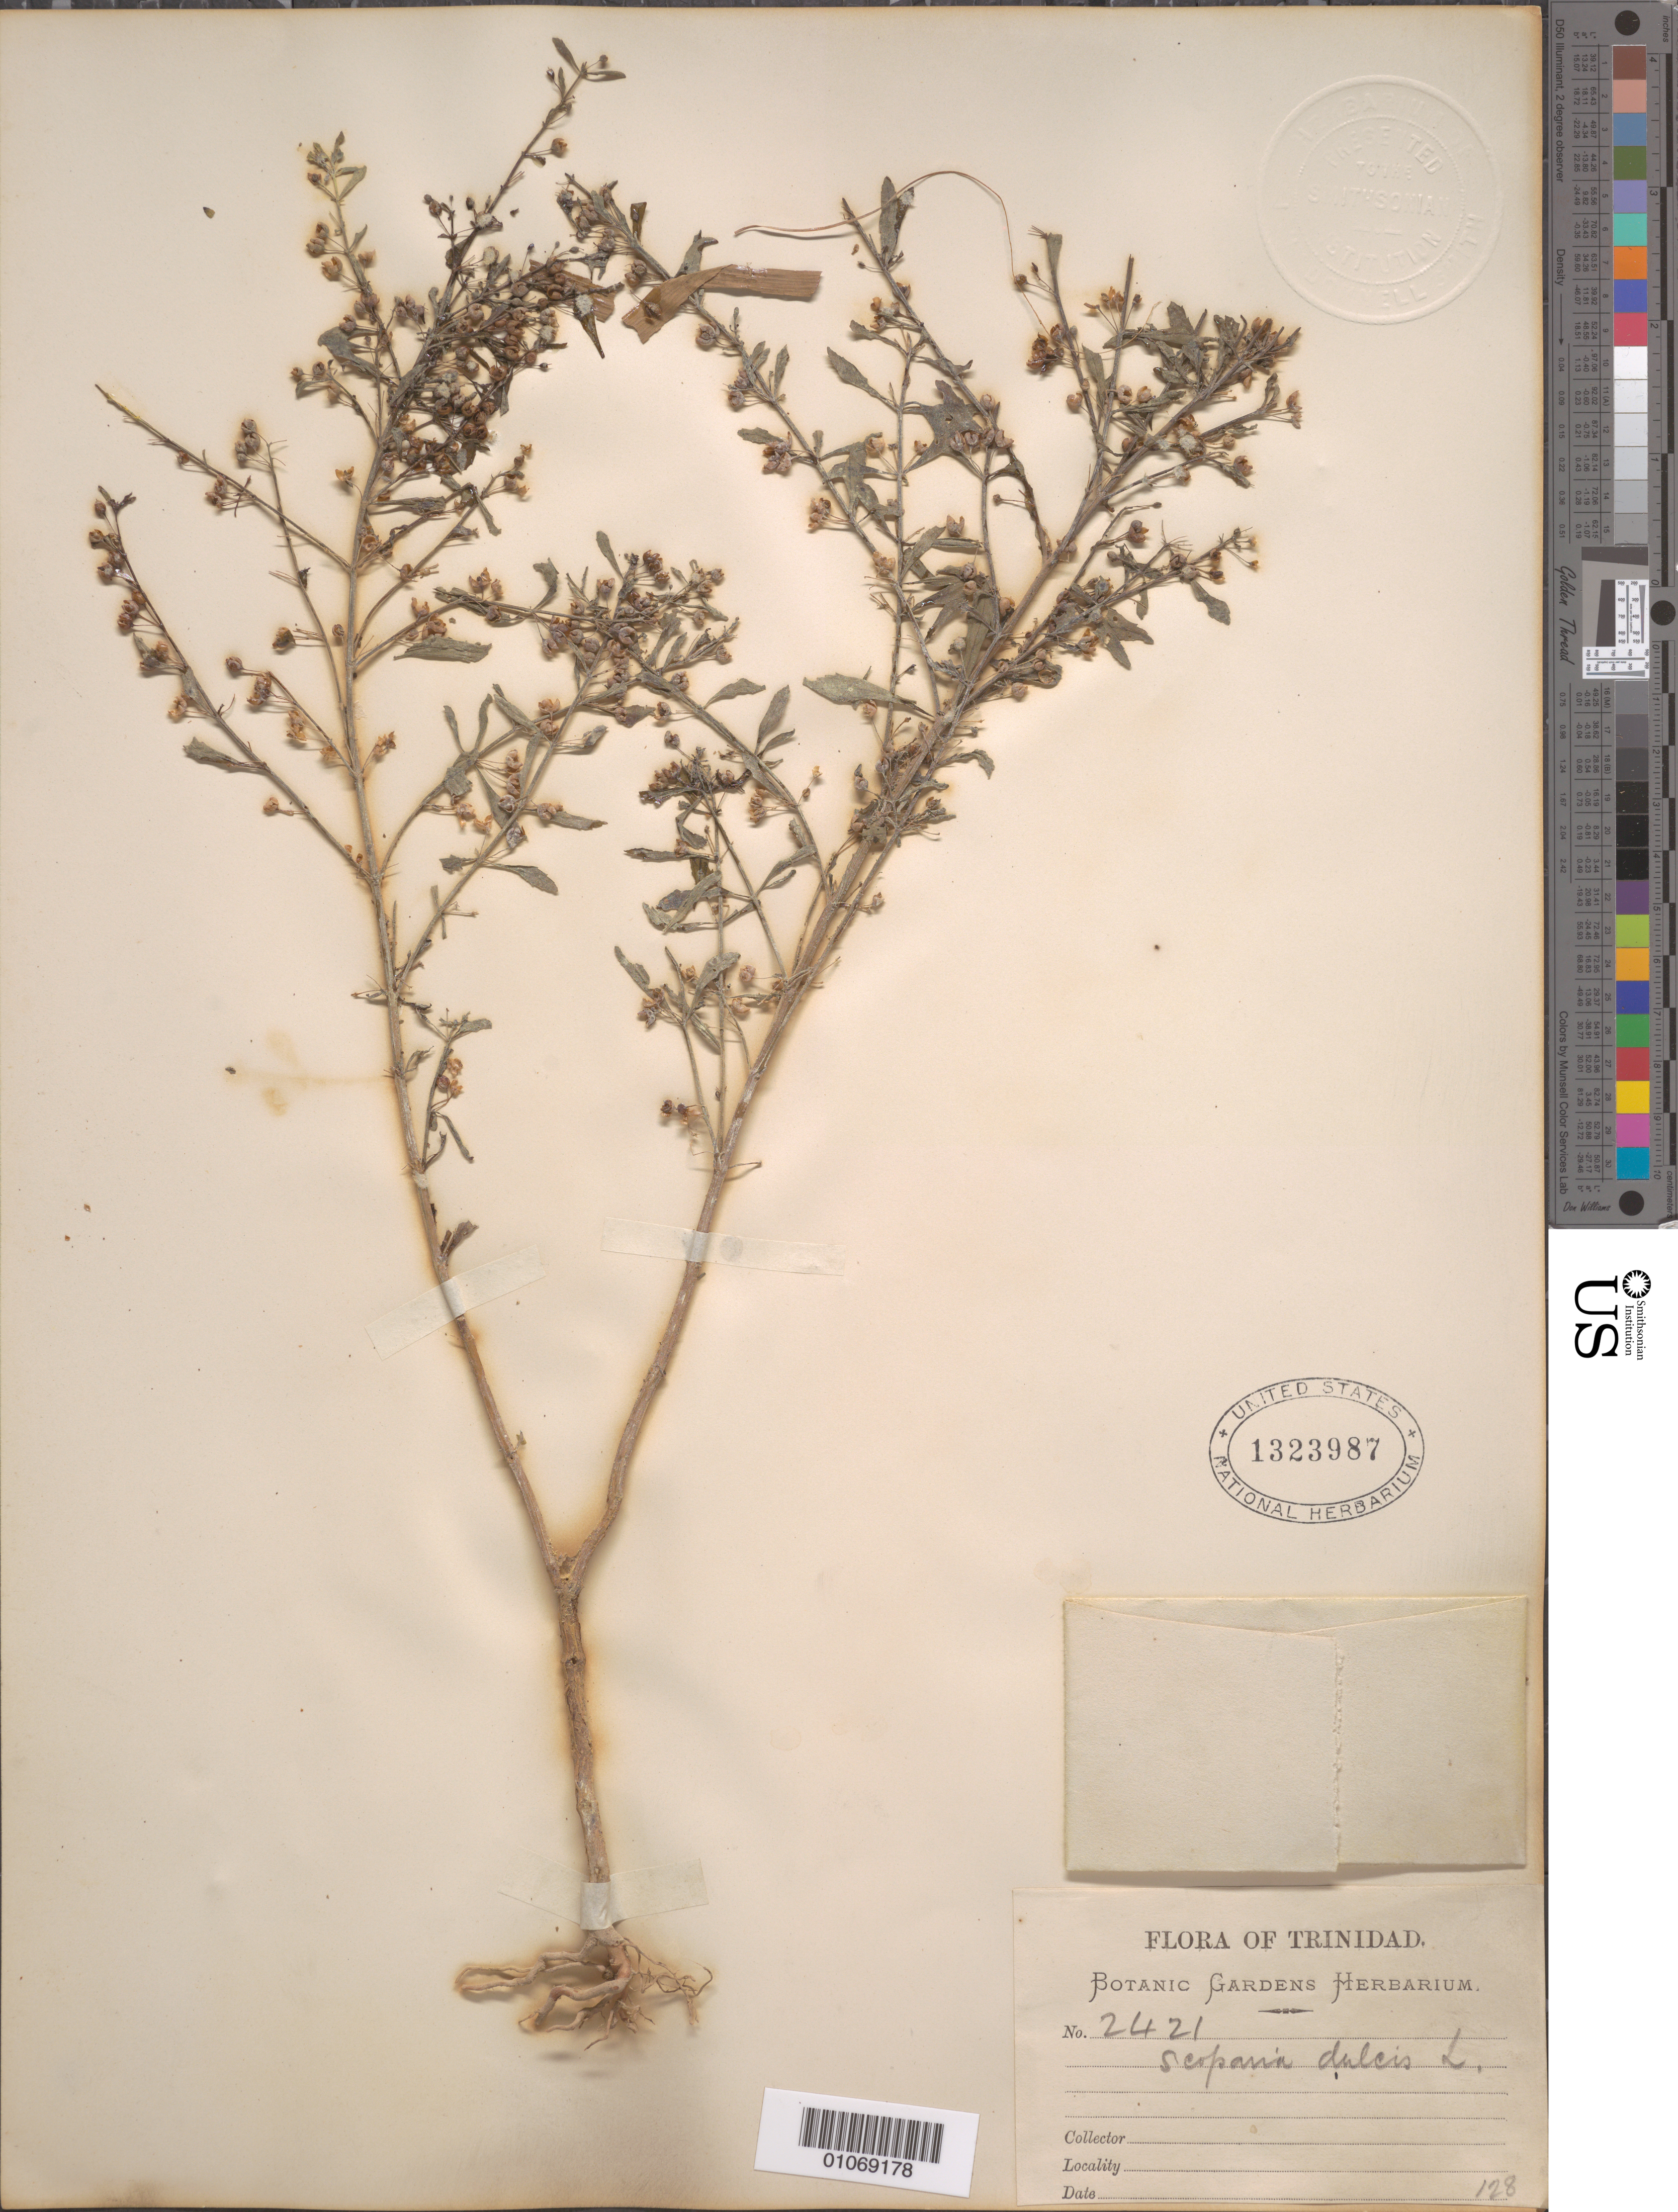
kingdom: Plantae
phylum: Tracheophyta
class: Magnoliopsida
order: Lamiales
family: Plantaginaceae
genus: Scoparia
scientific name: Scoparia dulcis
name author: L.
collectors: Botanic Gardens Herbarium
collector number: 2421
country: Trinidad and Tobago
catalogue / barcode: US 1323987